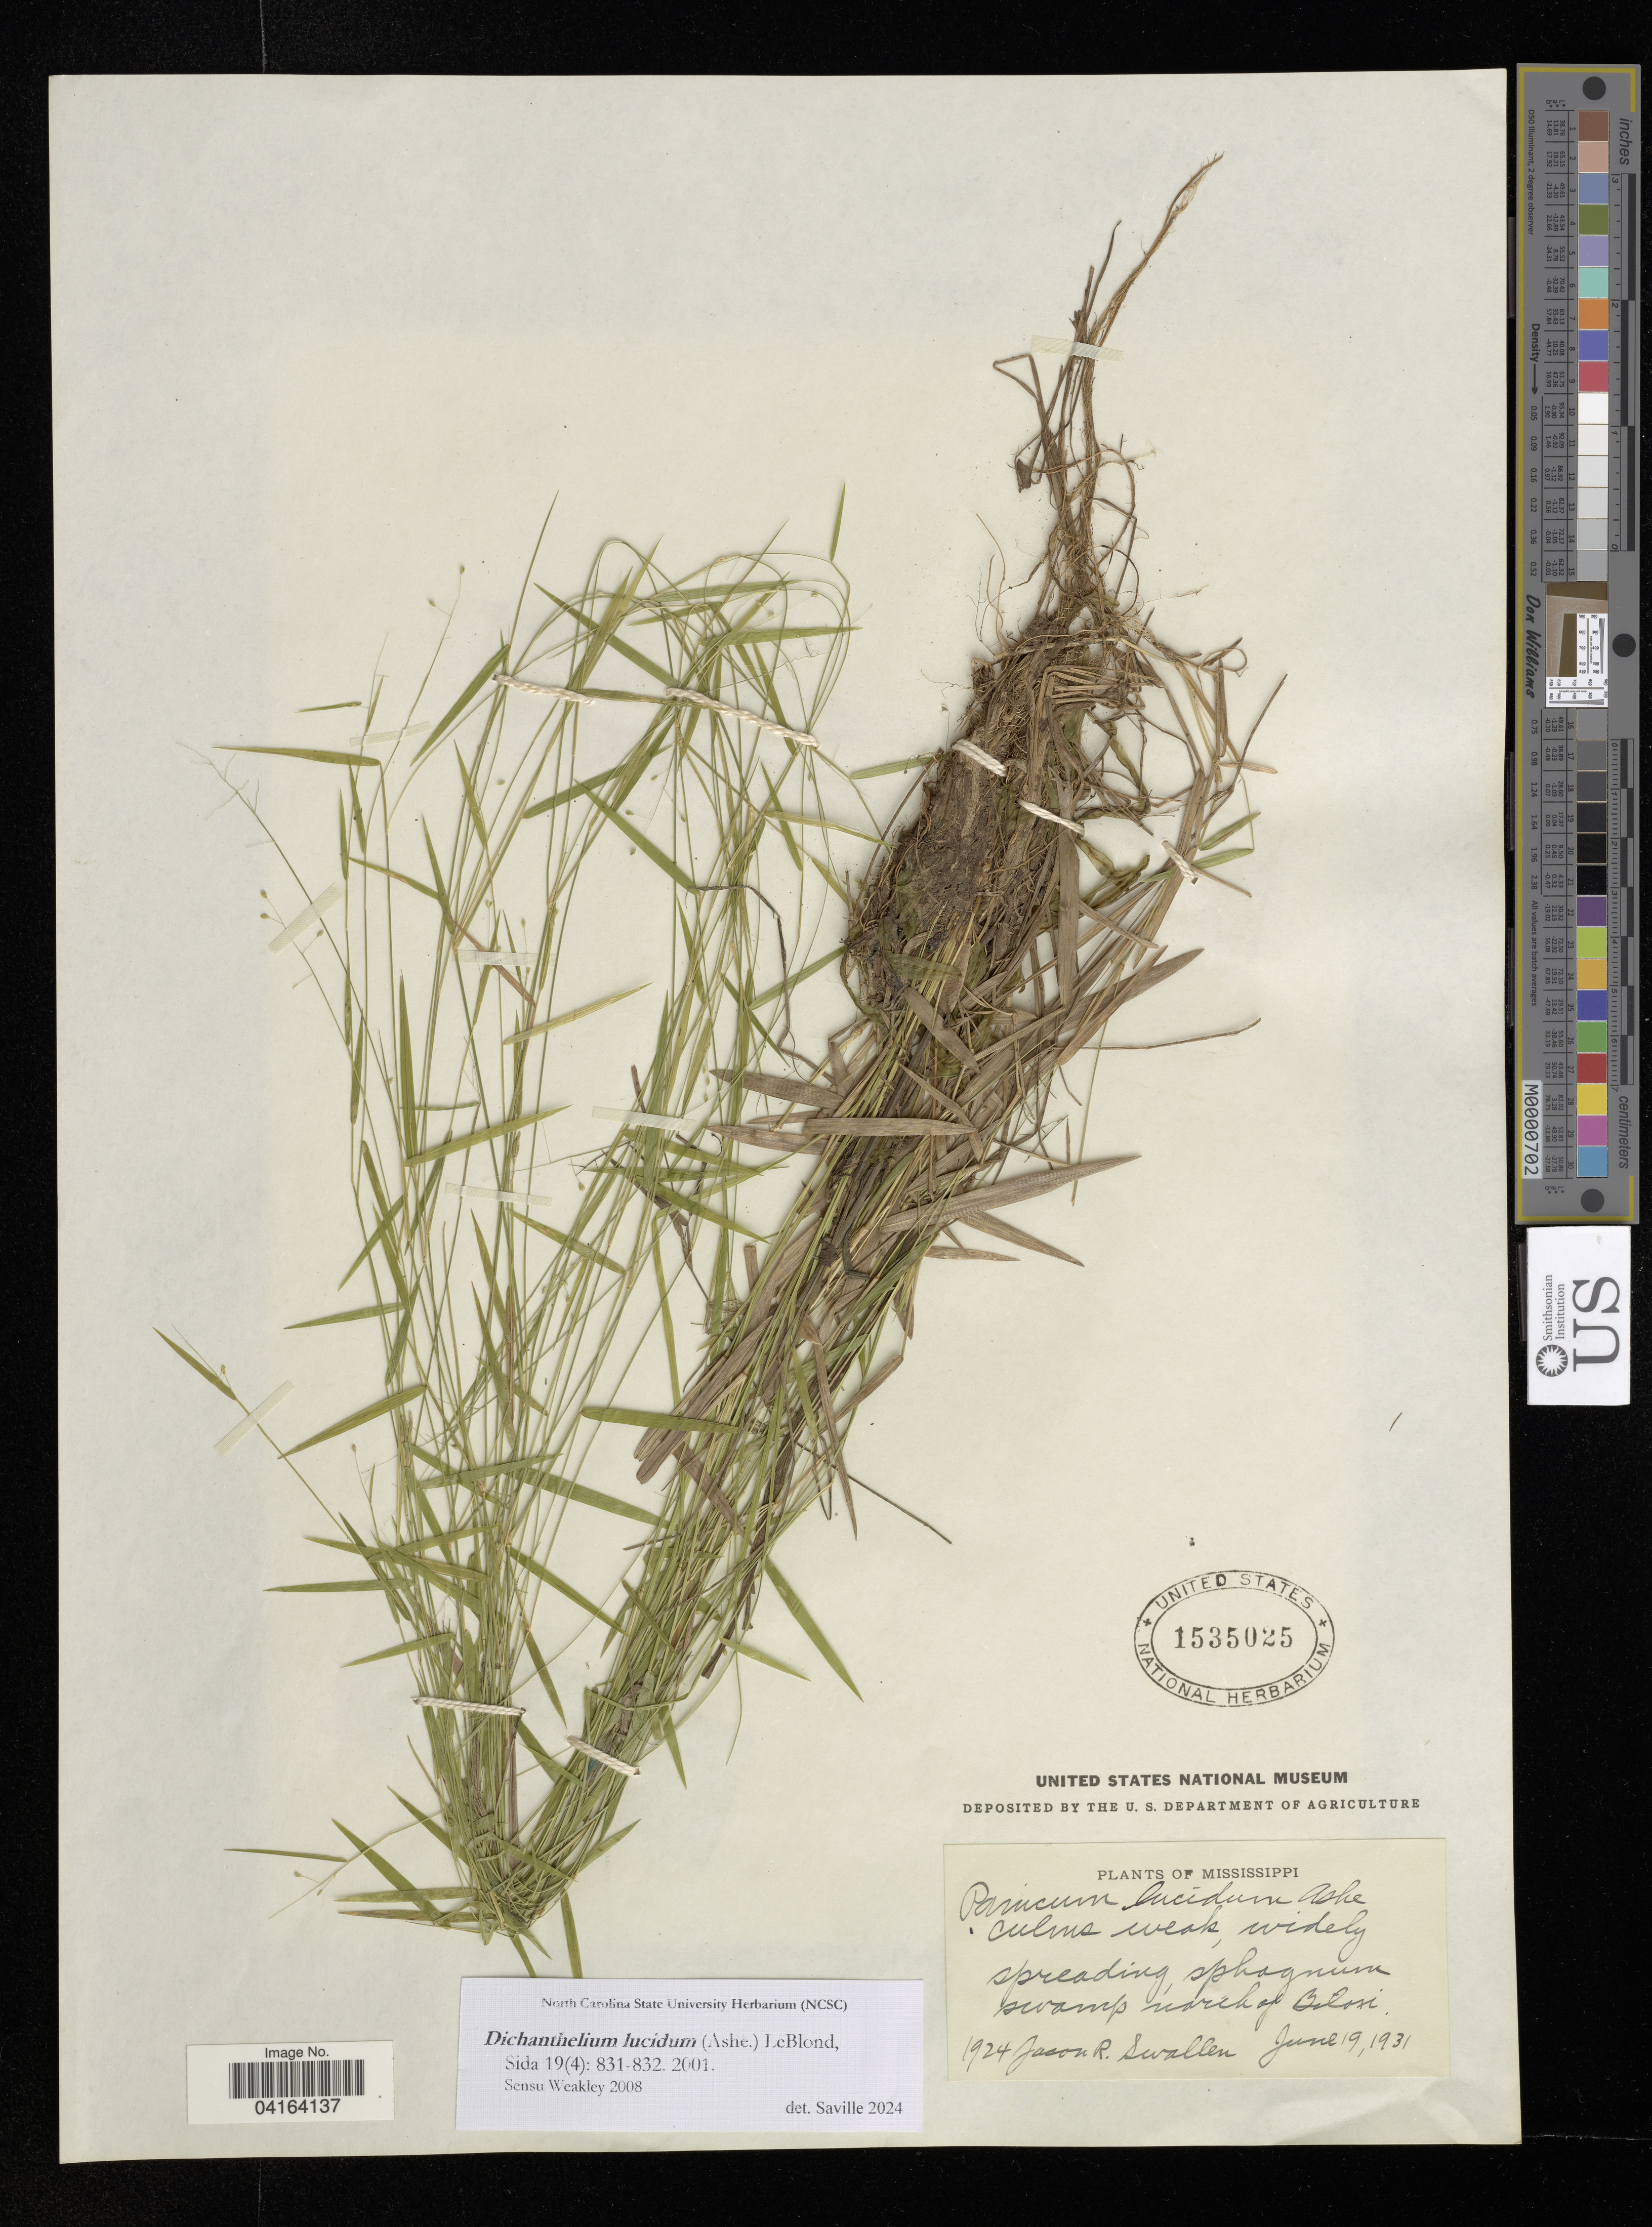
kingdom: Plantae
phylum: Tracheophyta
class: Liliopsida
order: Poales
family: Poaceae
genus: Dichanthelium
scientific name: Dichanthelium lucidum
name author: (Ashe) LeBlond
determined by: Saville, A. C., (NCSC), North Carolina State University (UNITED STATES)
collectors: J. R. Swallen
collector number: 1924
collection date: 1931-06-19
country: United States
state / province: Mississippi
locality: Swamp north of Biloxi.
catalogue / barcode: US 1535025